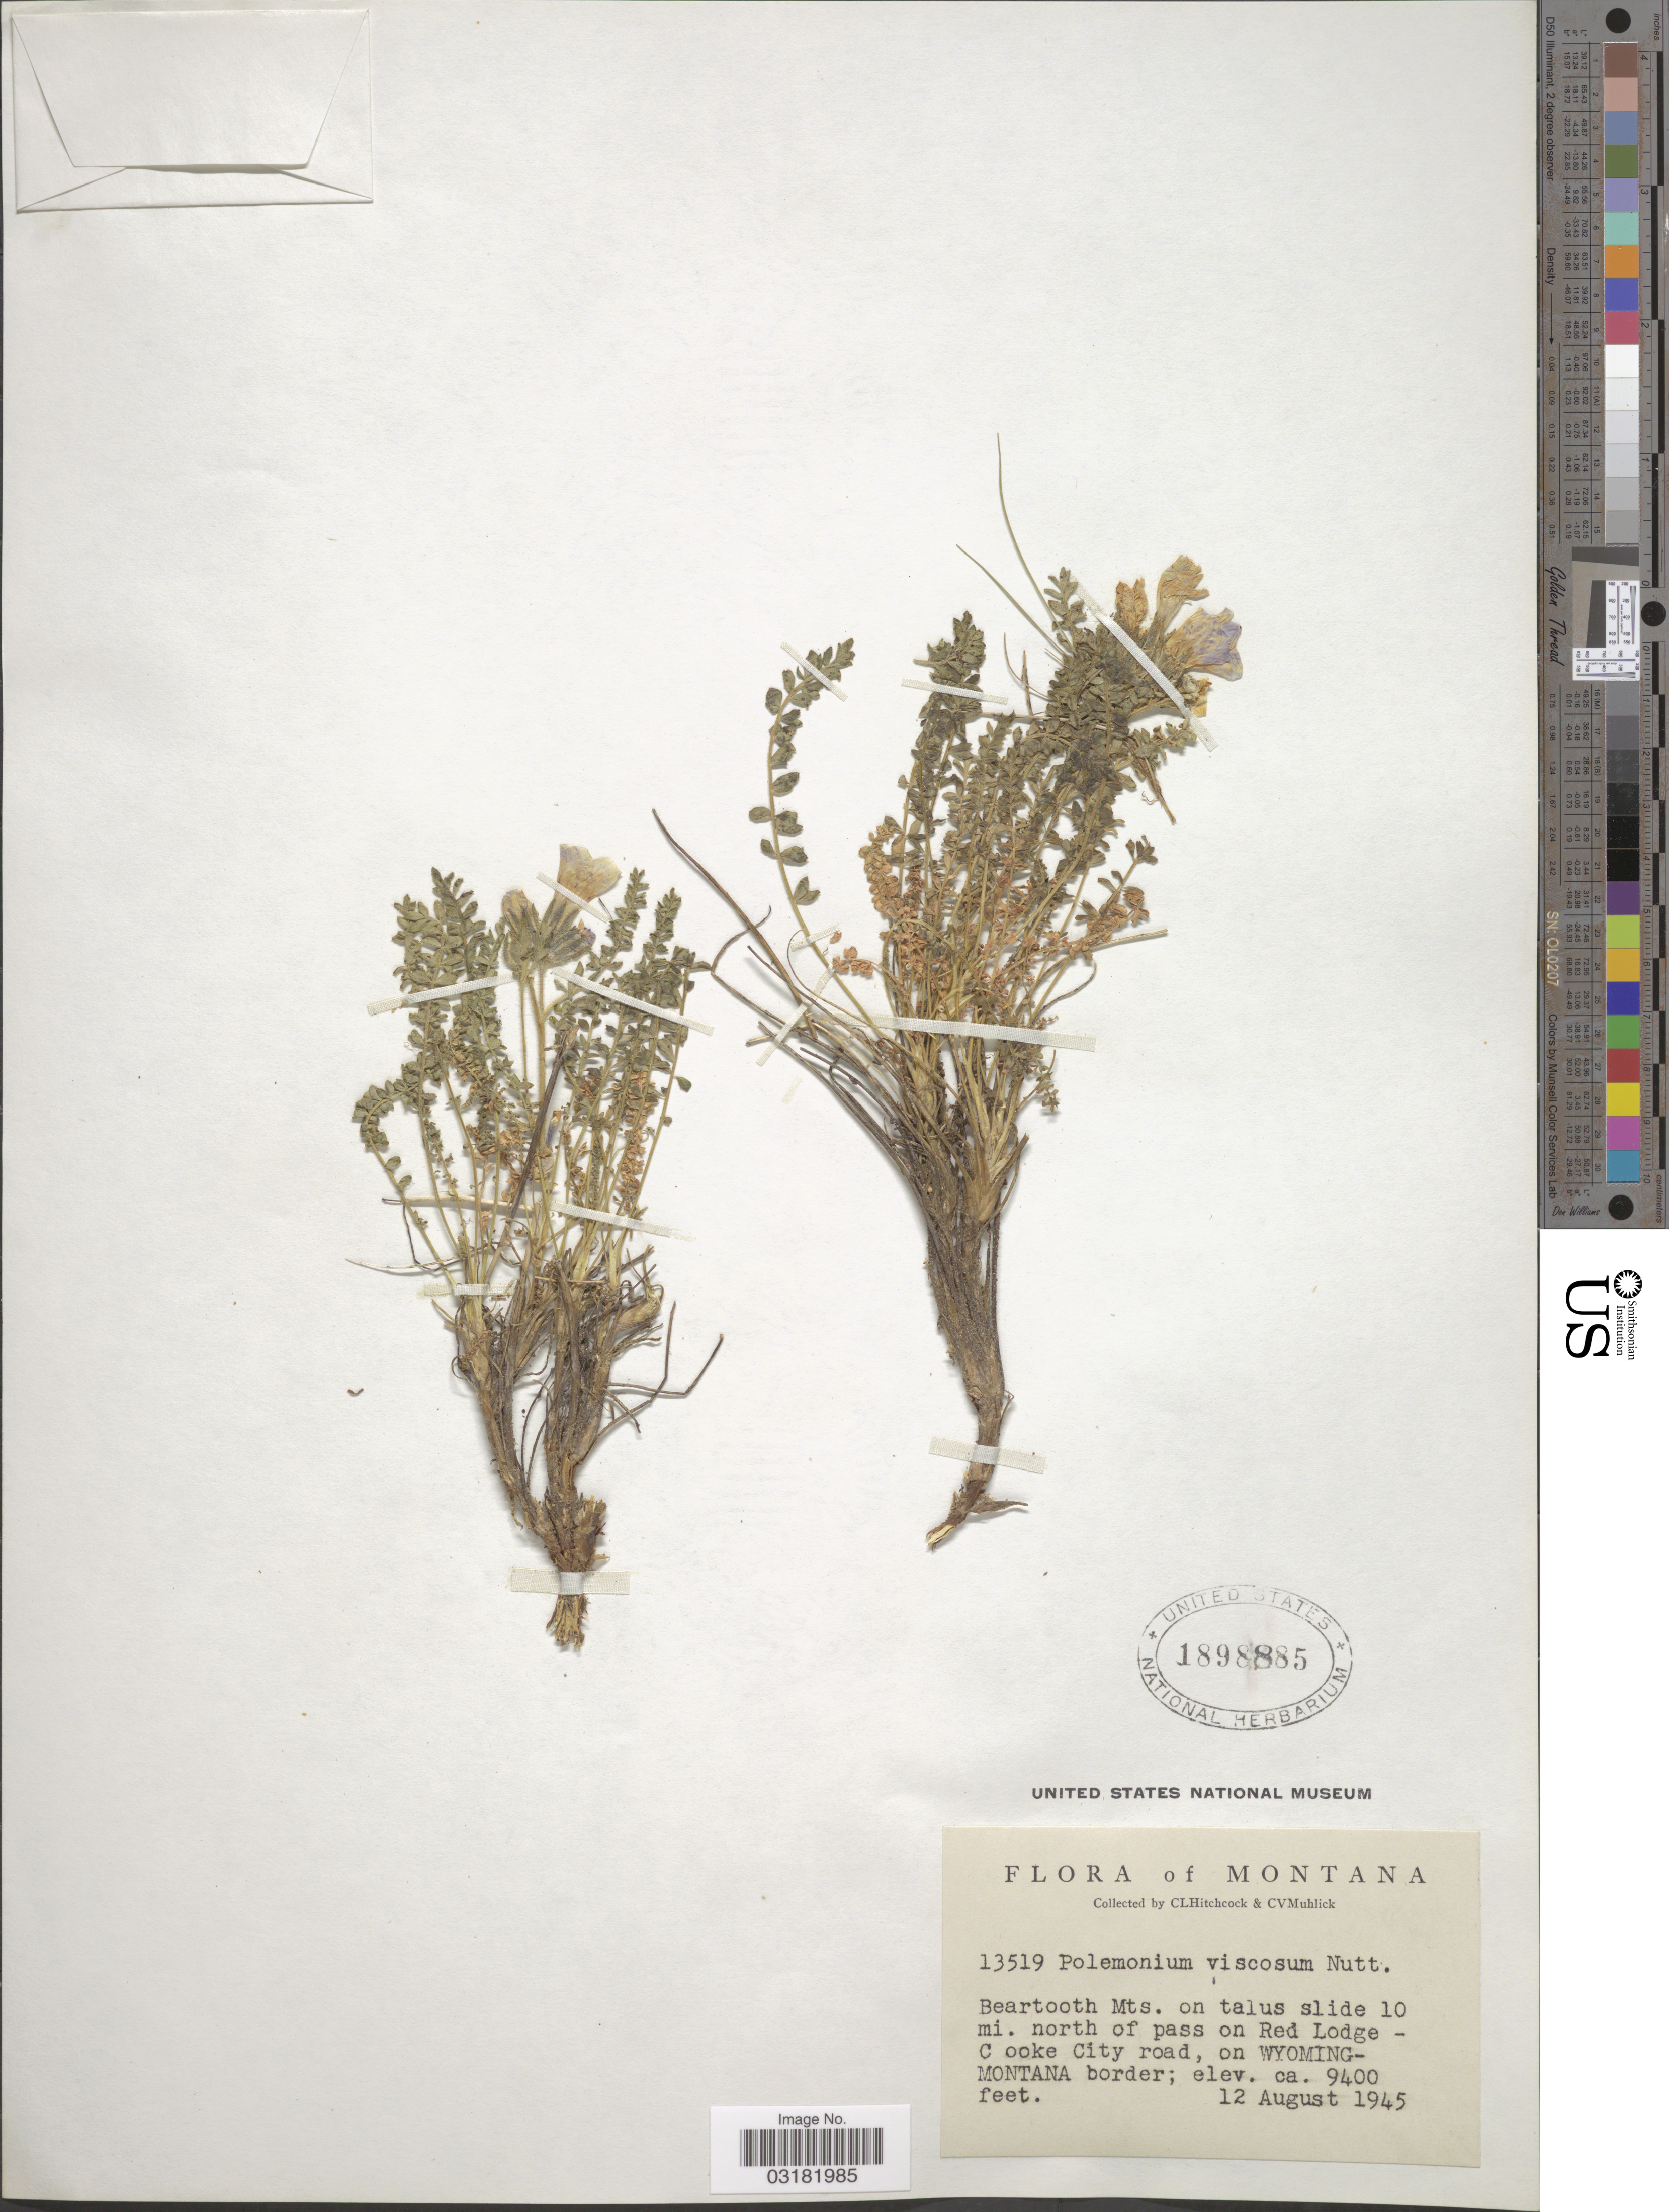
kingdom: Plantae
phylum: Tracheophyta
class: Magnoliopsida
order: Ericales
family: Polemoniaceae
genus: Polemonium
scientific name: Polemonium viscosum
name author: Nutt.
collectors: C. L. Hitchcock & C. V. Muhlick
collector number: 13519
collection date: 1945-08-12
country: United States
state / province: Montana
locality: Beartooth Mts., on talus slide 10 mi. north of pass on Red Lodge, Cooke City road, on Wyoming-Montana border.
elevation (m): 2865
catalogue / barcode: US 1898885